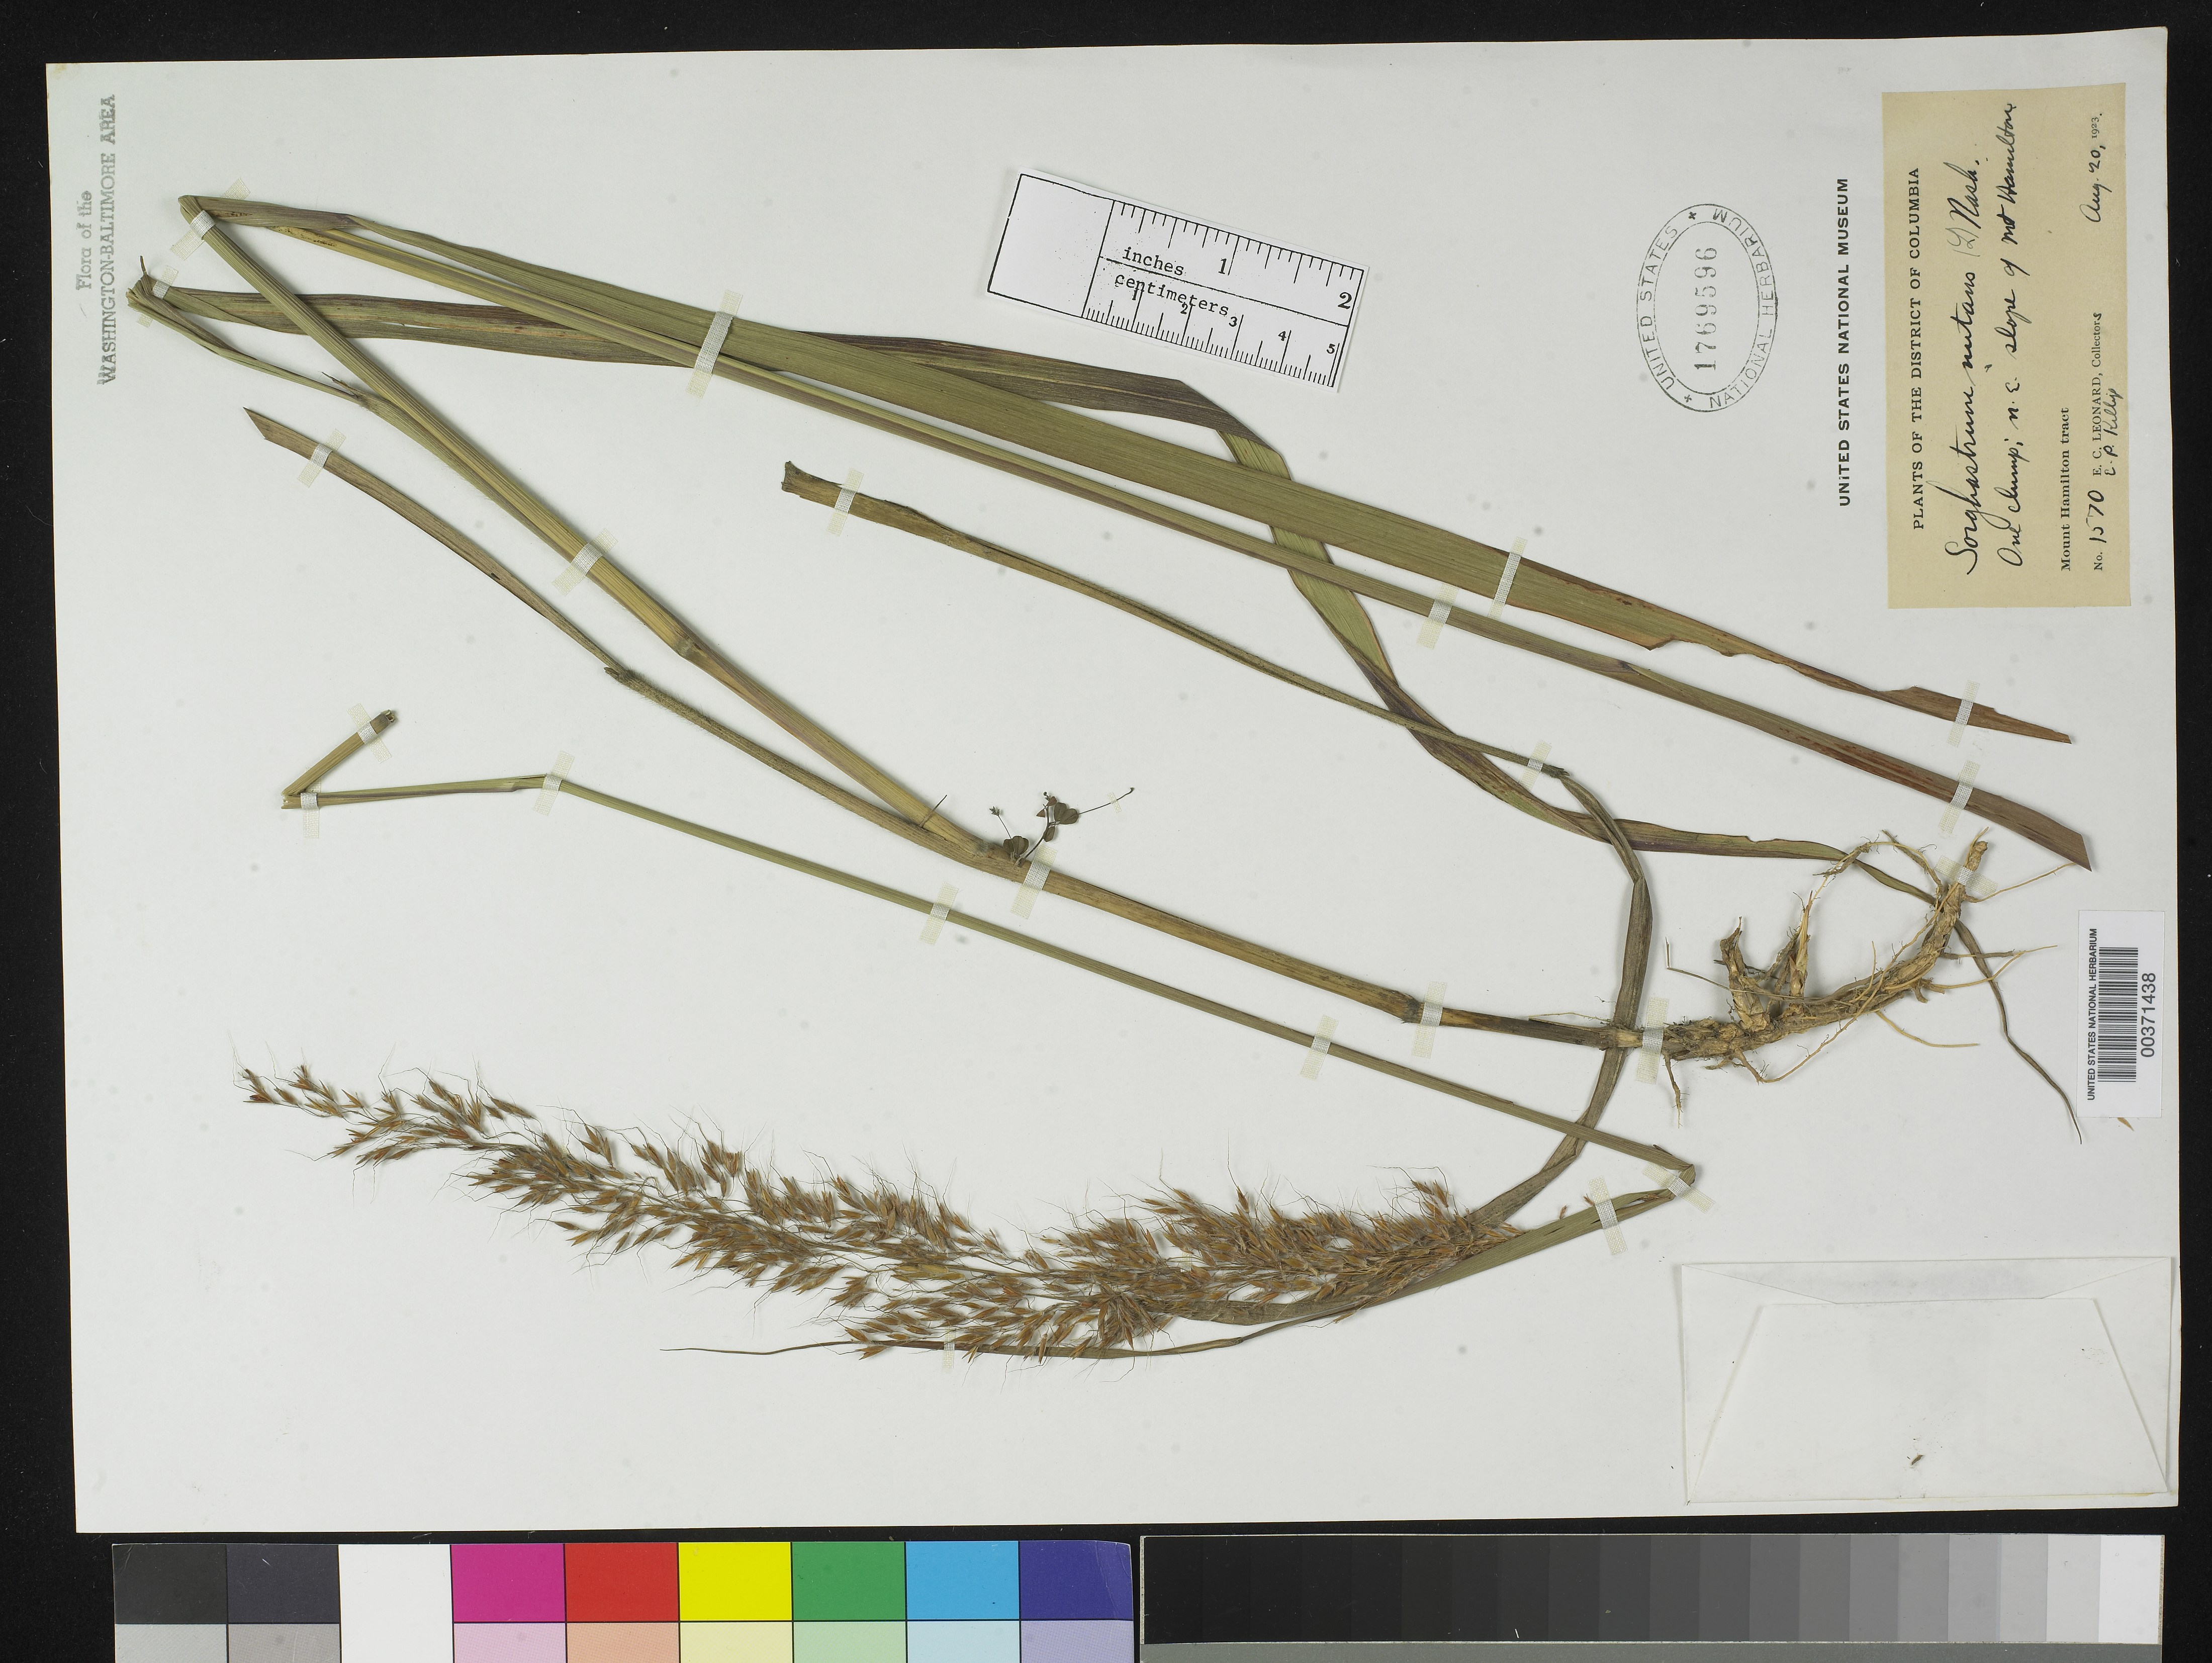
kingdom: Plantae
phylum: Tracheophyta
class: Liliopsida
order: Poales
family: Poaceae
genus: Sorghastrum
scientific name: Sorghastrum nutans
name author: (L.) Nash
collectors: E. C. Leonard & E. P. Killip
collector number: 1570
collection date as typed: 20 Aug 1923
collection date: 1923-08-20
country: United States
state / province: District of Columbia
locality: Mount Hamilton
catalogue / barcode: US 1769596